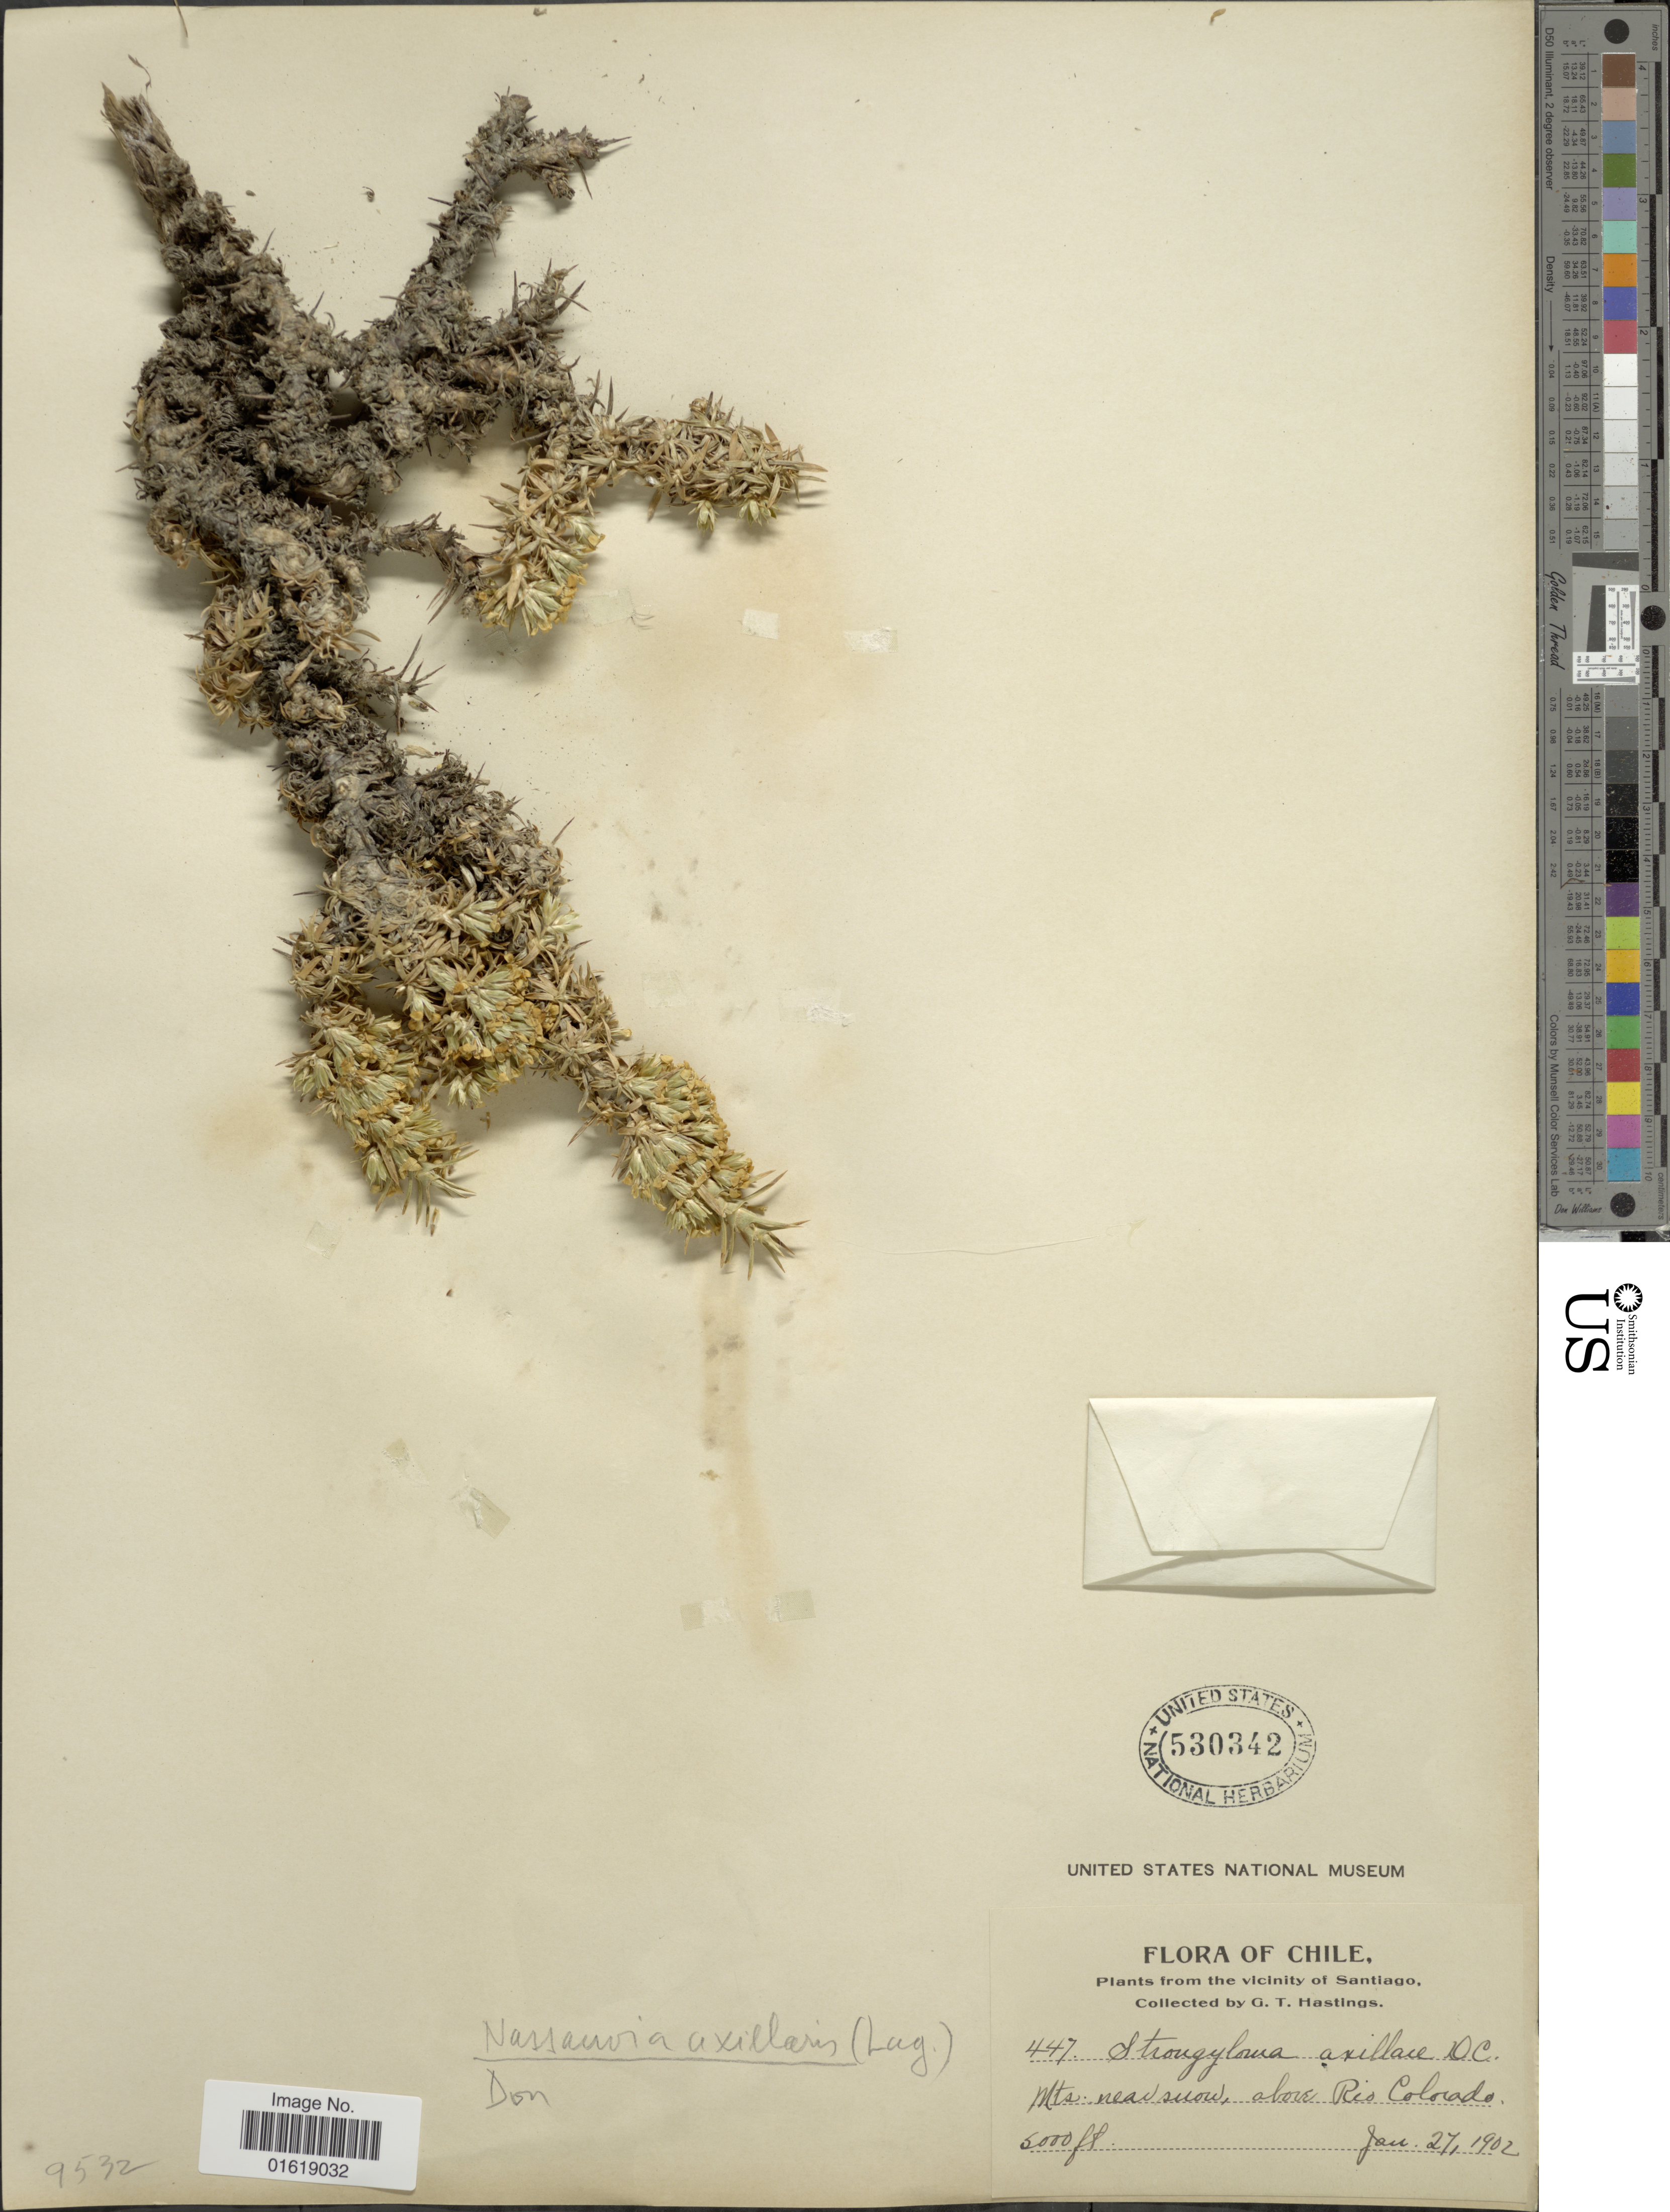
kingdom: Plantae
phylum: Tracheophyta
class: Magnoliopsida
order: Asterales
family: Asteraceae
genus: Nassauvia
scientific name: Nassauvia axillaris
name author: D. Don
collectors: G. Hastings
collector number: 447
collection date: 1902-01-27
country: Chile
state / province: Región Metropolitana (RM)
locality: From the vicinity of Santiago. Mts. near snow, above Rio Colorado.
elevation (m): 1524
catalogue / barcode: US 530342